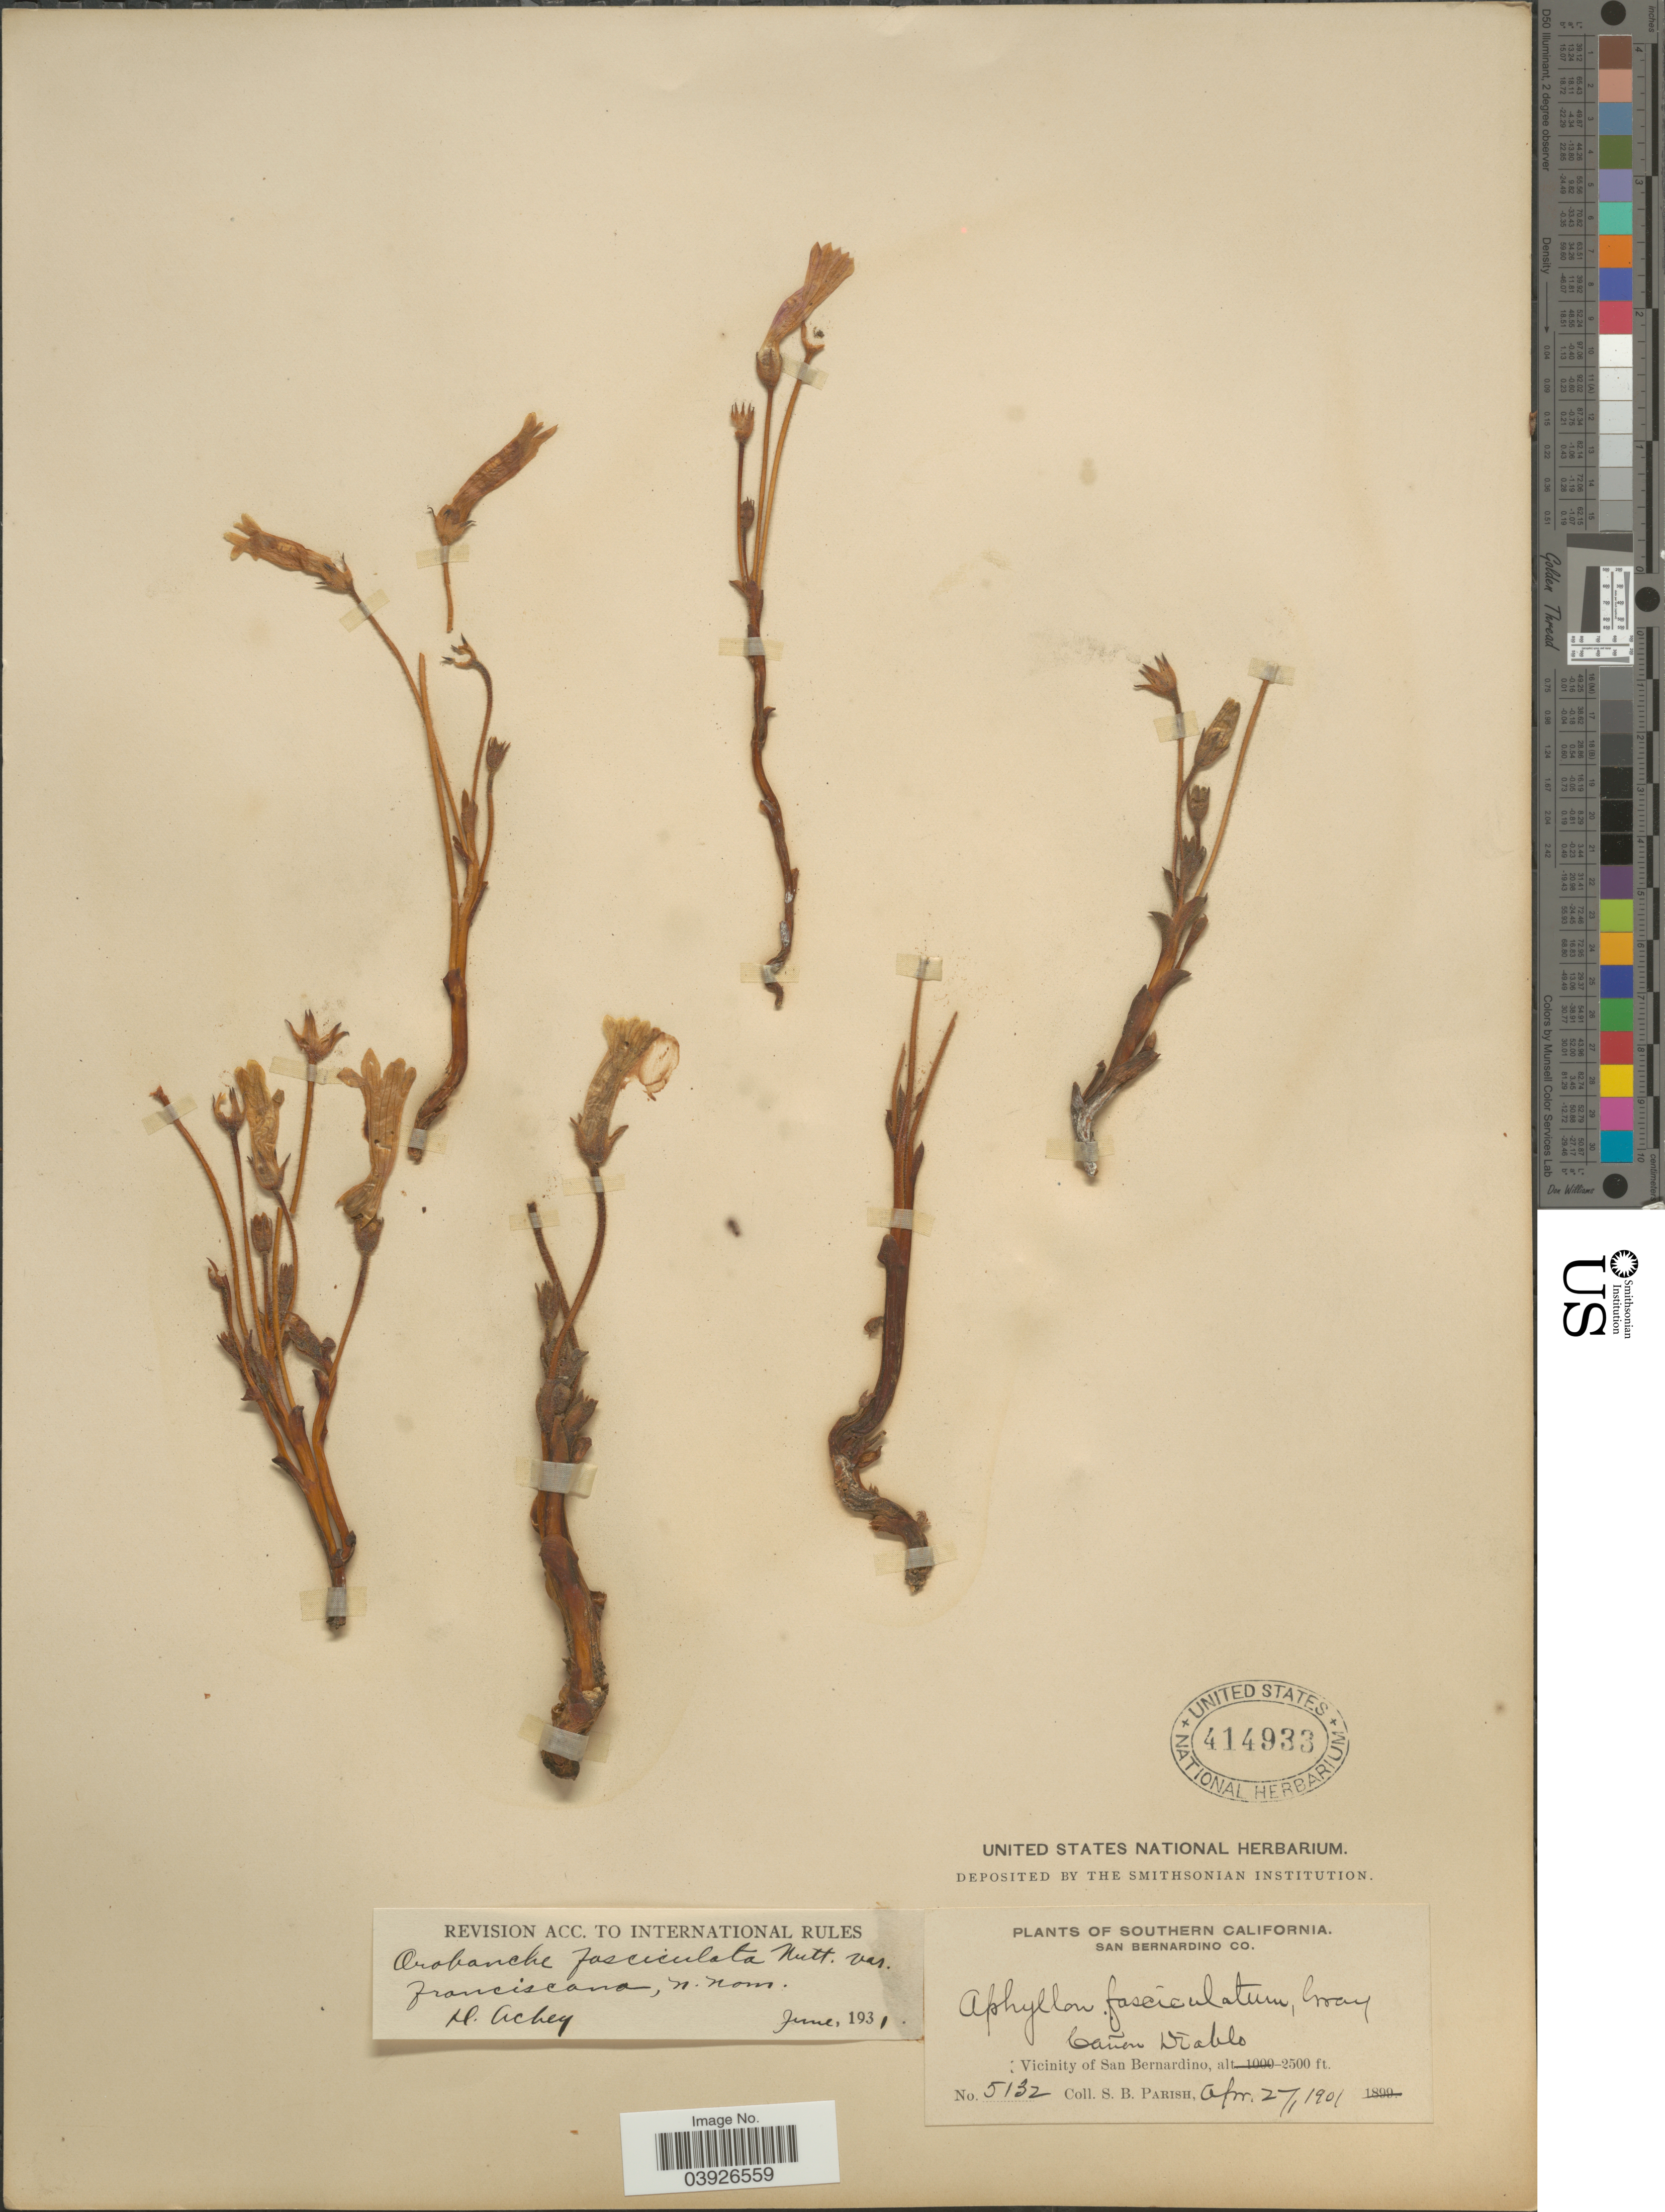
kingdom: Plantae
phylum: Tracheophyta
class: Magnoliopsida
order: Lamiales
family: Orobanchaceae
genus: Aphyllon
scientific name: Aphyllon fasciculatum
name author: (Nutt.) Torr. & A. Gray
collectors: S. B. Parish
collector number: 5132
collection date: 1901-04-27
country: United States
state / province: California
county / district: San Bernardino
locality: Southern California. San Bernardino Co. Cañon Diablo. Vicinity of San Bernardino.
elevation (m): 762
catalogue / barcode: US 414933